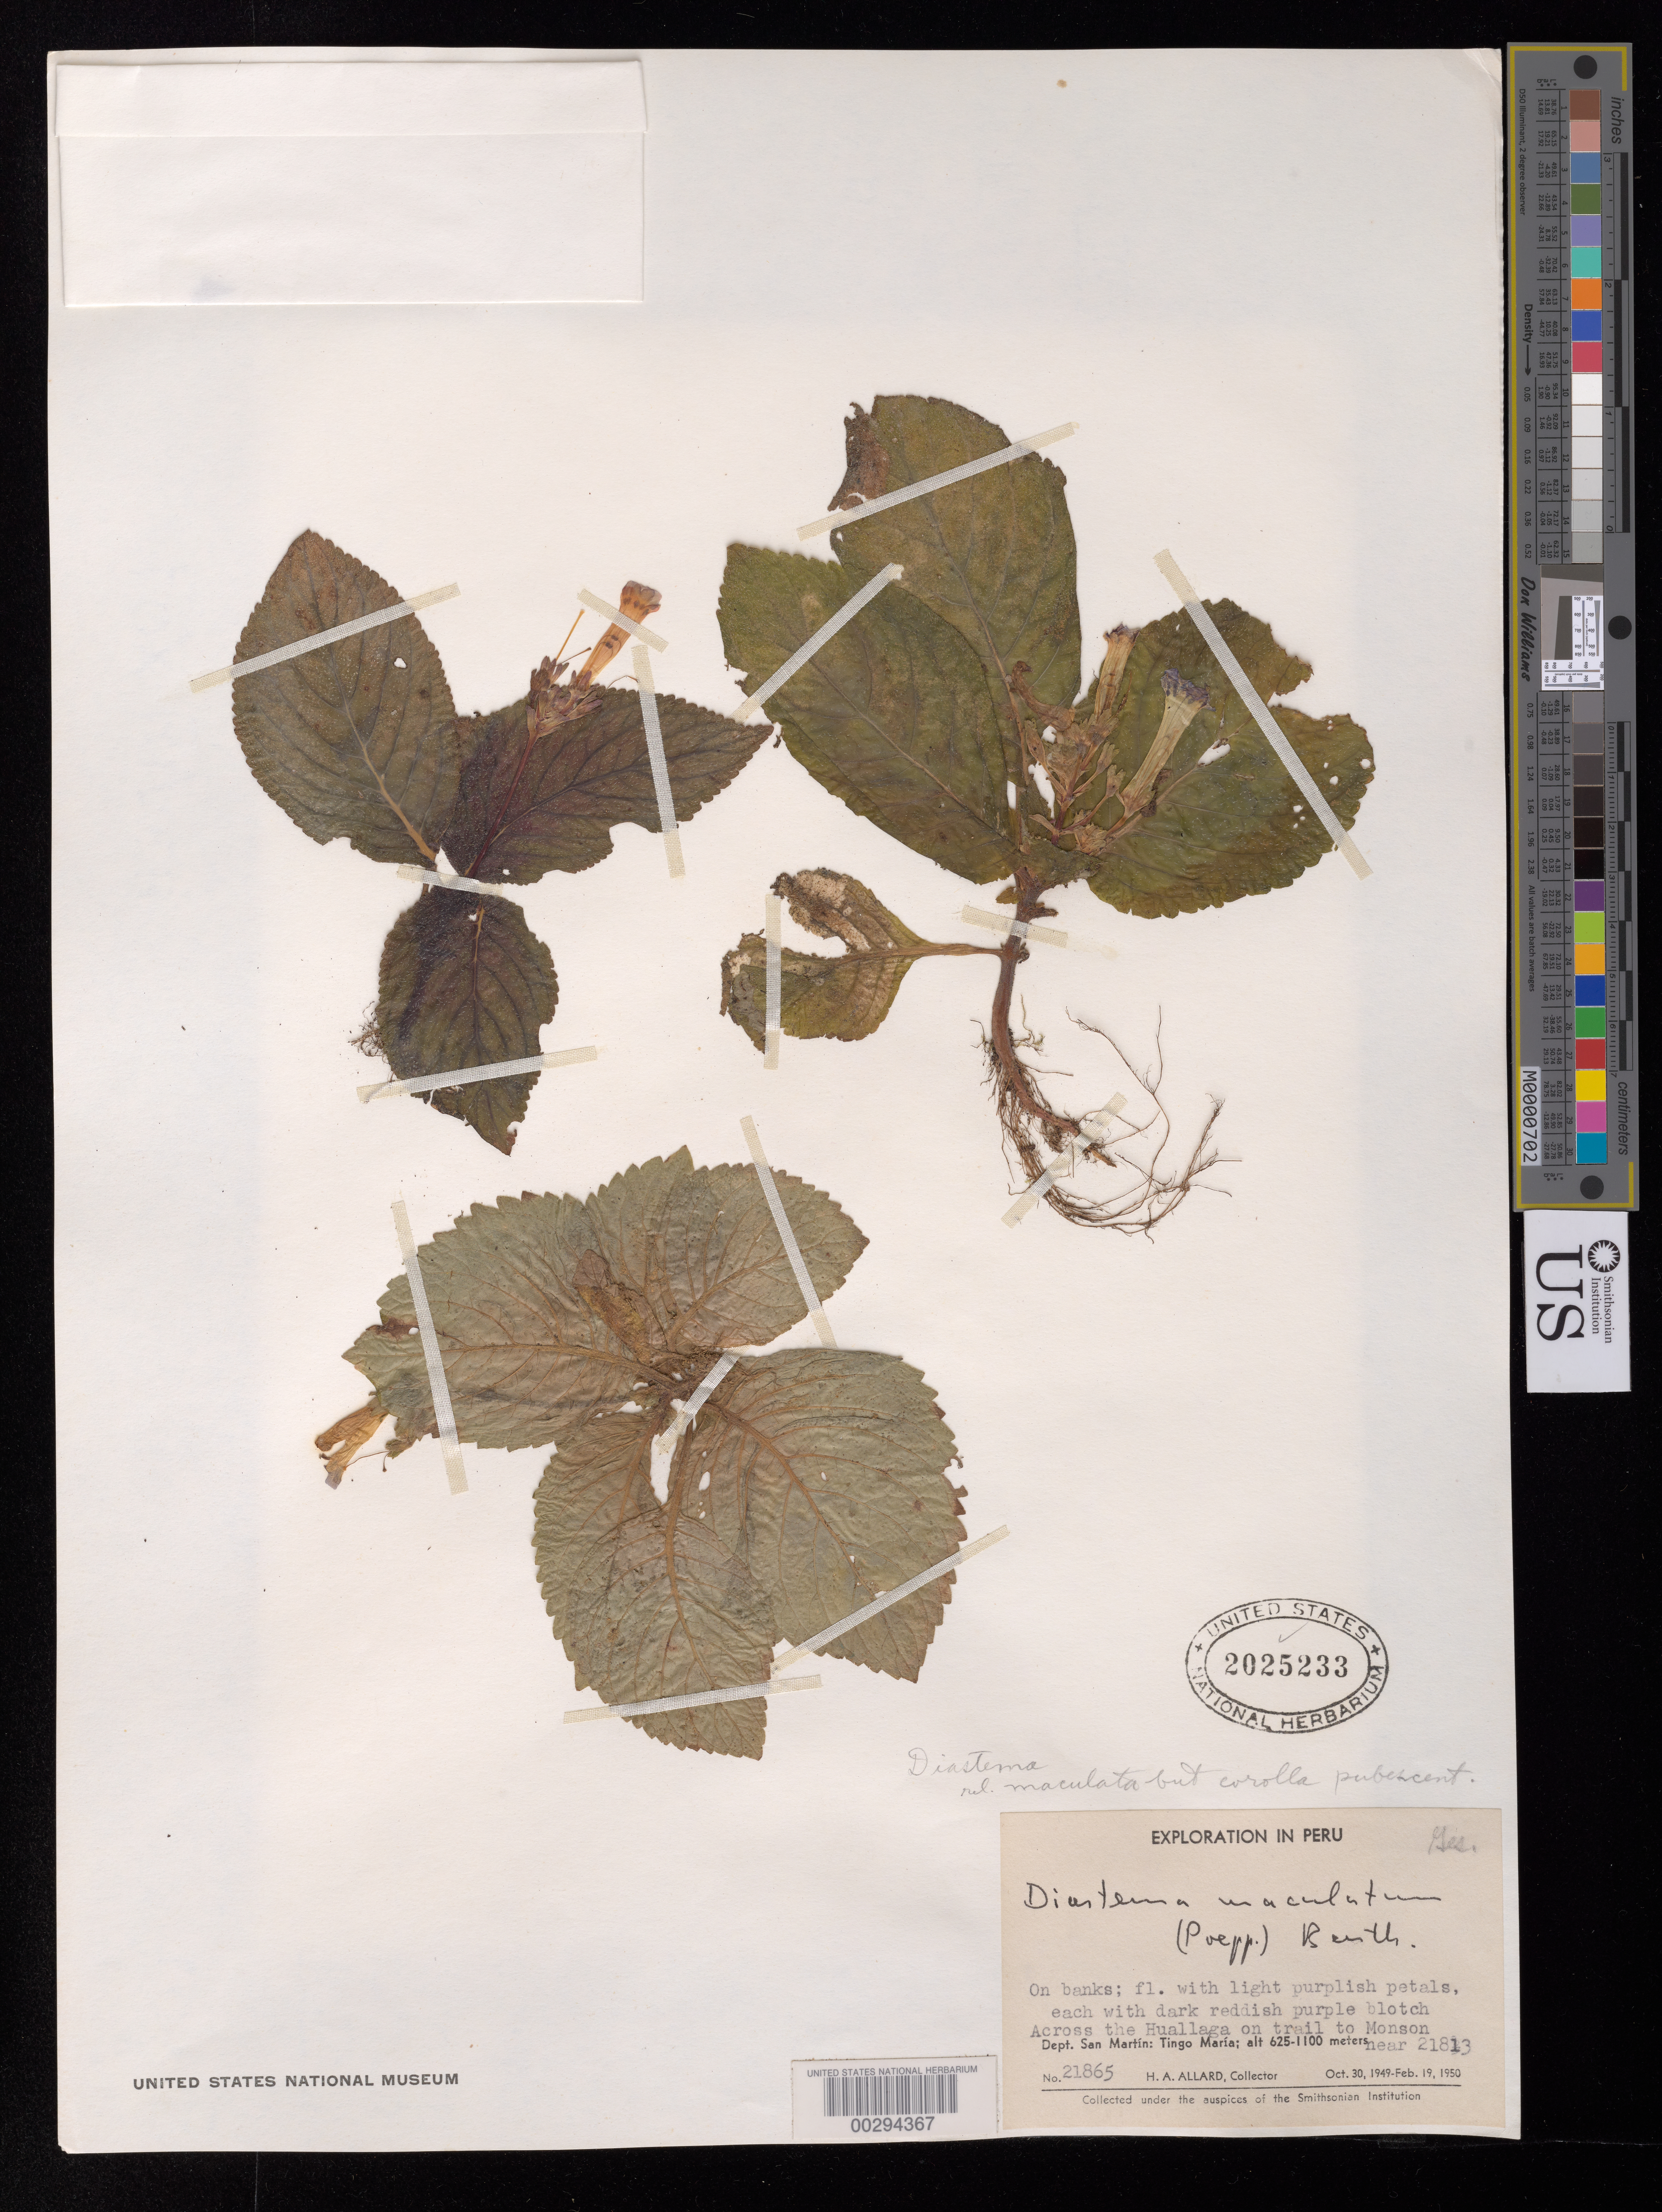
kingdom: Plantae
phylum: Tracheophyta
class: Magnoliopsida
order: Lamiales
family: Gesneriaceae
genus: Diastema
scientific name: Diastema maculatum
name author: (Poepp.) Benth. ex Walp.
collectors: H. A. Allard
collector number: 21865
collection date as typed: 1949-50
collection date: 1949/1950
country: Peru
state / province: San Martín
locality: Tingo Maria; across the Huallaga on trail to Monson near 21813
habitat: On banks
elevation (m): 625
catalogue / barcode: US 2025233